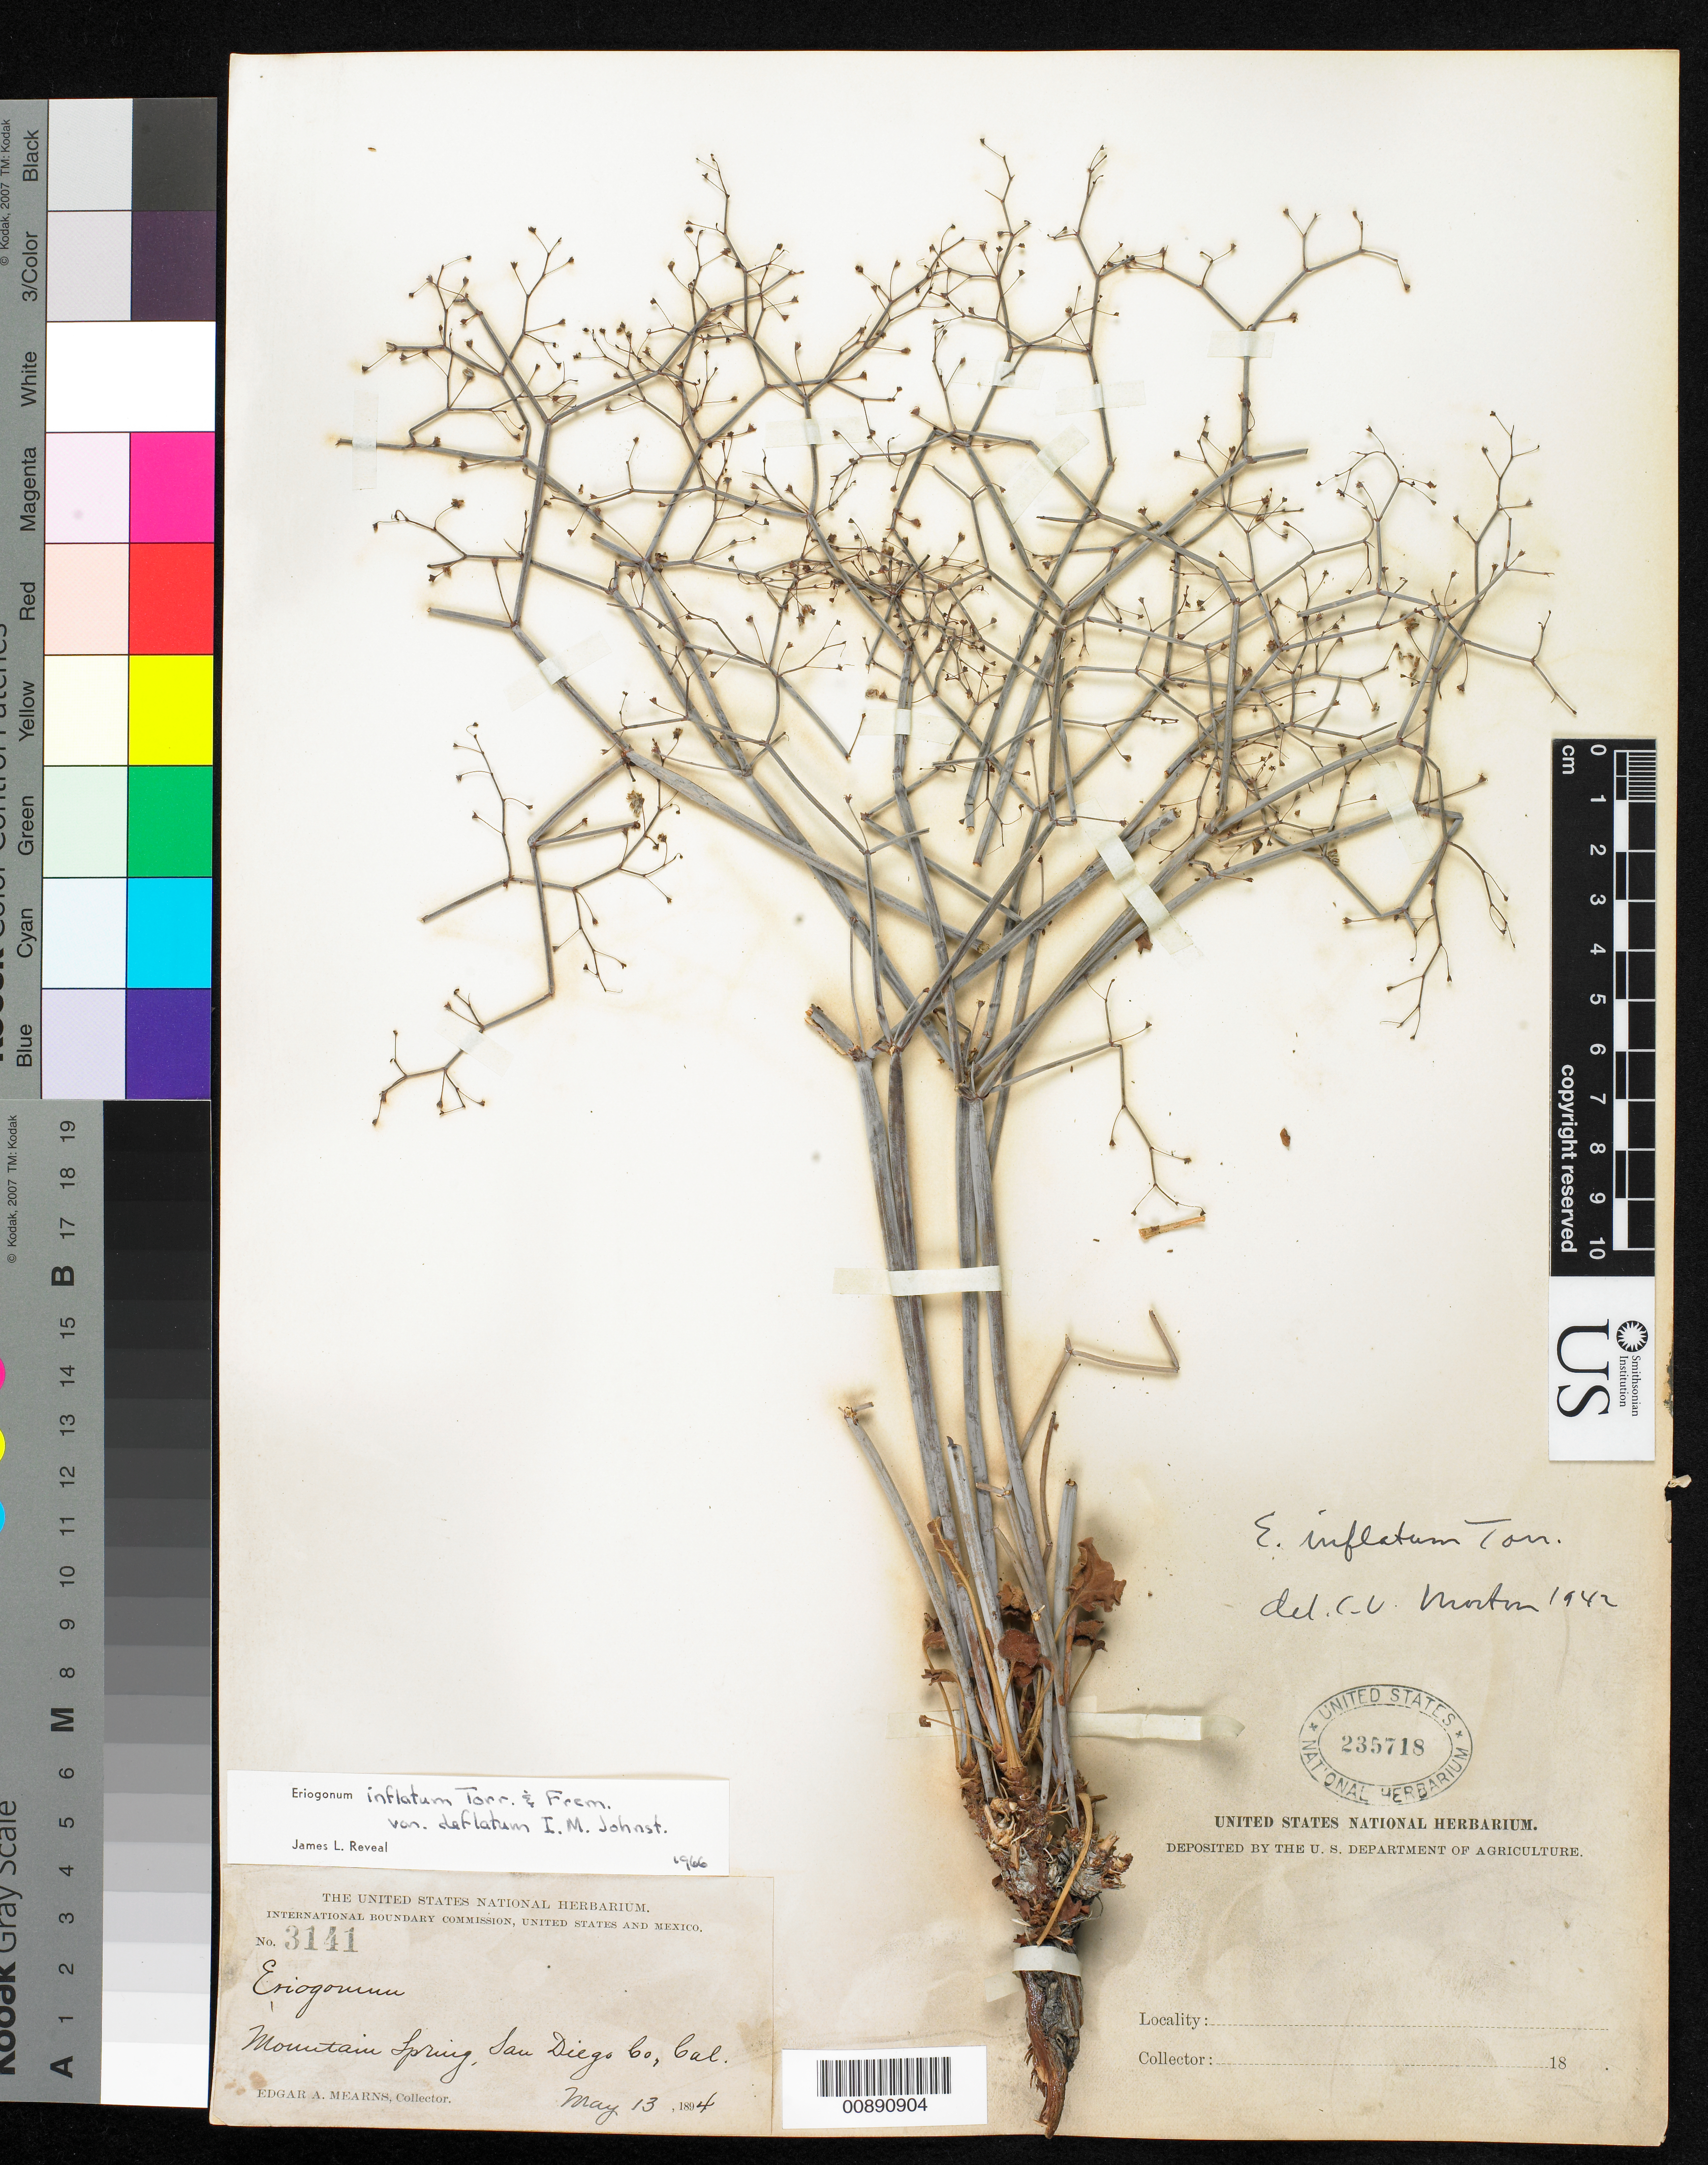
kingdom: Plantae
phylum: Tracheophyta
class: Magnoliopsida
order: Caryophyllales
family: Polygonaceae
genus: Eriogonum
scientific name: Eriogonum inflatum var. deflatum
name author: I.M. Johnst.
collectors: E. A. Mearns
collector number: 3141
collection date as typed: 13 May 1894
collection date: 1894-05-13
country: United States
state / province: California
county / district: San Diego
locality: Mountain Spring, San Diego County, California.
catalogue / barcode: US 235718